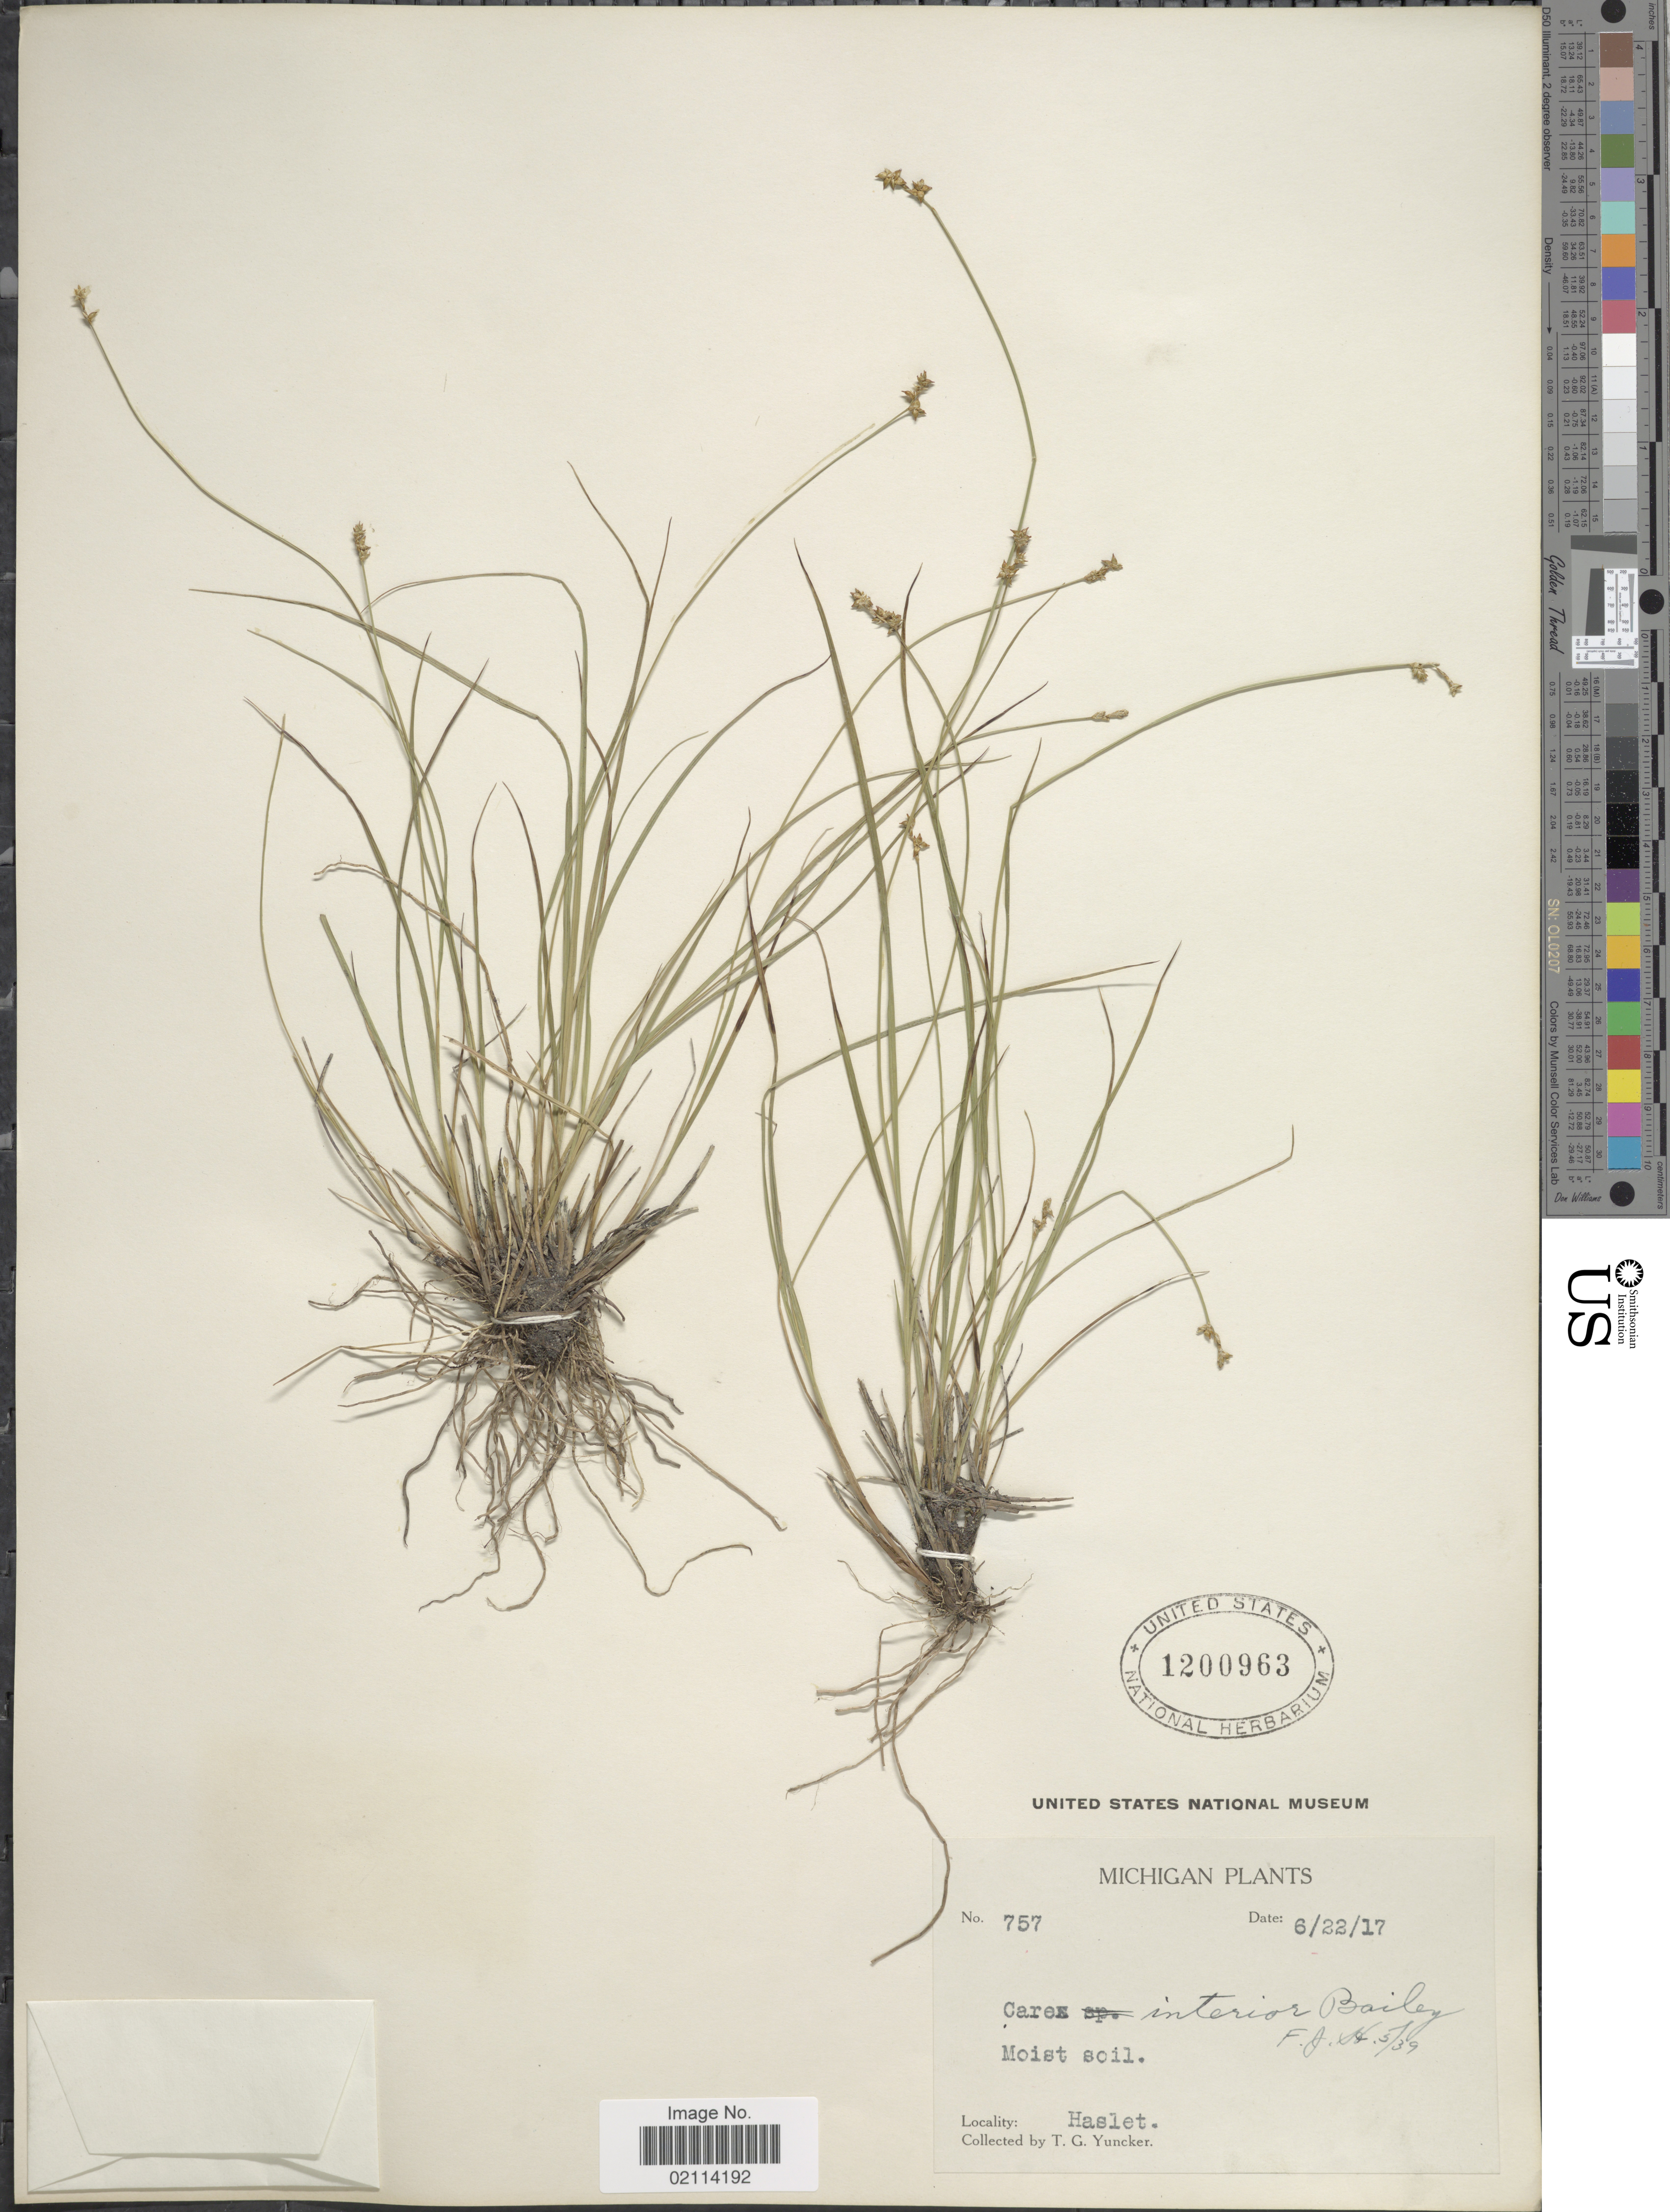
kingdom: Plantae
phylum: Tracheophyta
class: Liliopsida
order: Poales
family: Cyperaceae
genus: Carex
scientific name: Carex interior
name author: L.H. Bailey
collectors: T. G. Yuncker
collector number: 757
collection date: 1917-06-22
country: United States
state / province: Michigan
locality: Moist soil, Haslet.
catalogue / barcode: US 1200963